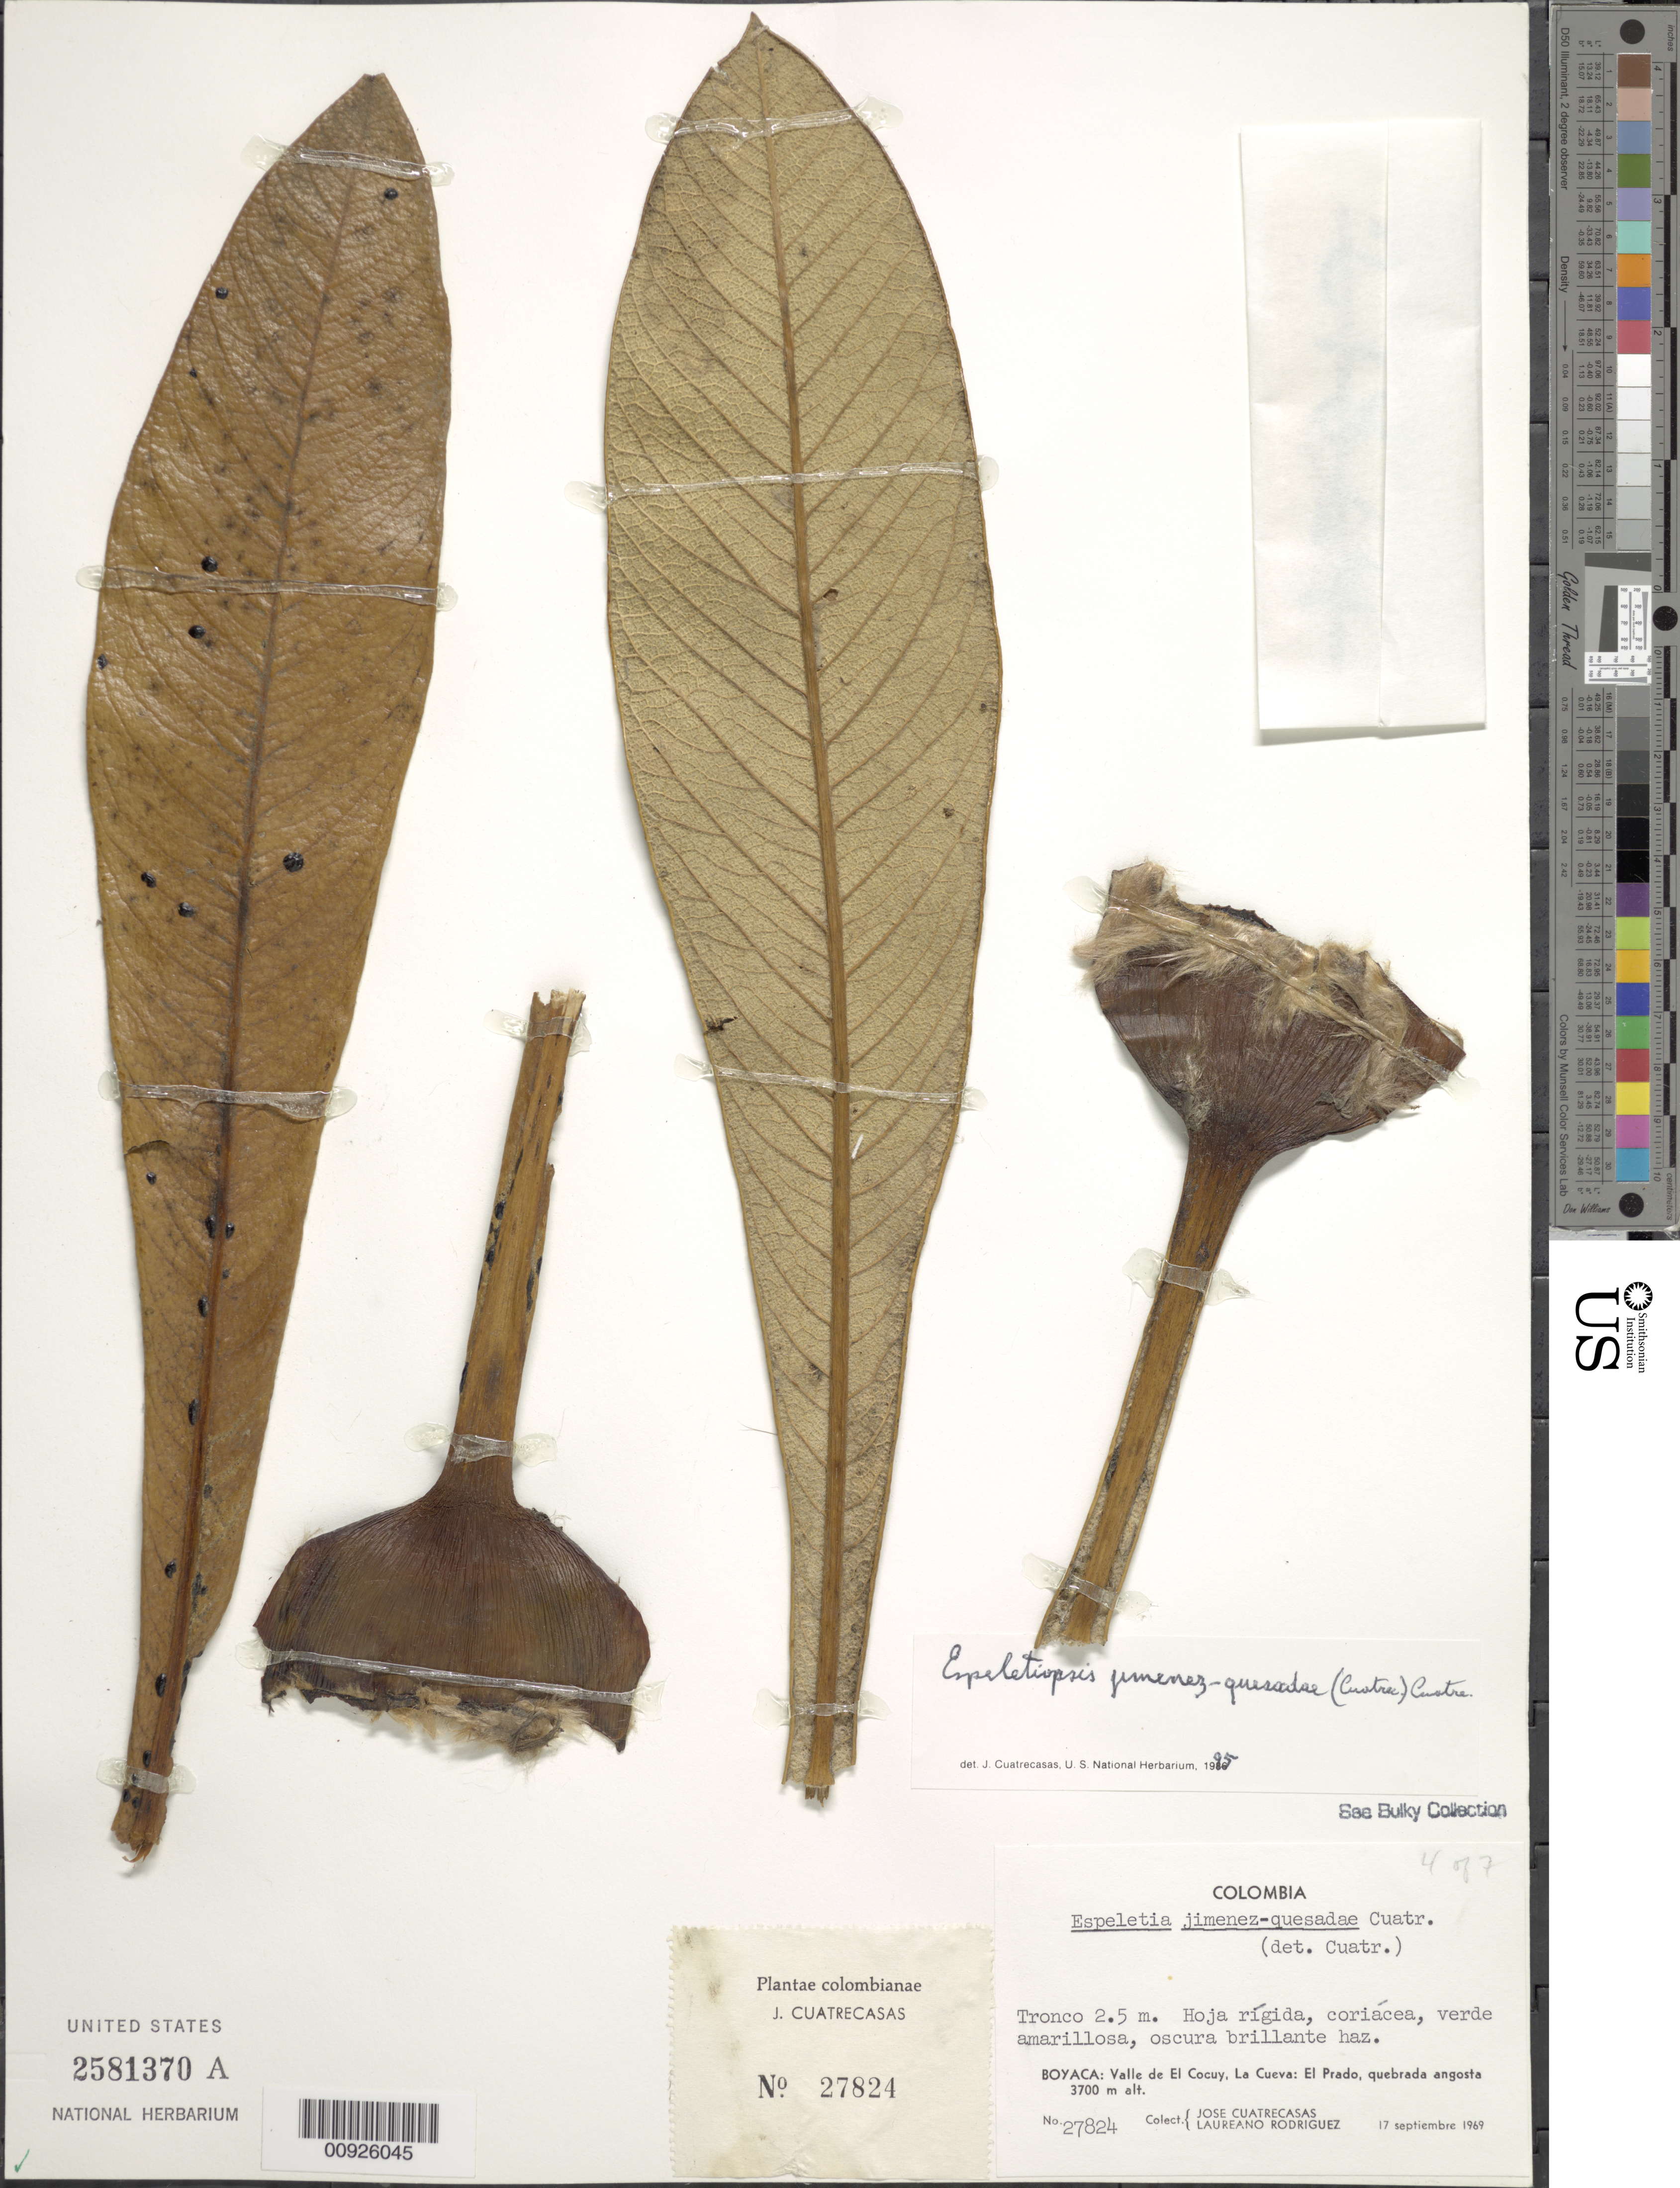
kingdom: Plantae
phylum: Tracheophyta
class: Magnoliopsida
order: Asterales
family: Asteraceae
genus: Espeletiopsis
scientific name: Espeletiopsis jimenez-quesadae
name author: (Cuatrec.) Cuatrec.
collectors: J. Cuatrecasas & L. Rodriguez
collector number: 27824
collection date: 1969-09-17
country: Colombia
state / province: Boyacá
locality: Boyacá: Valle de El Cocuy, La Cueva: El Prado, quebrada angosta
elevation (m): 3700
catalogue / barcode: US 2581370A